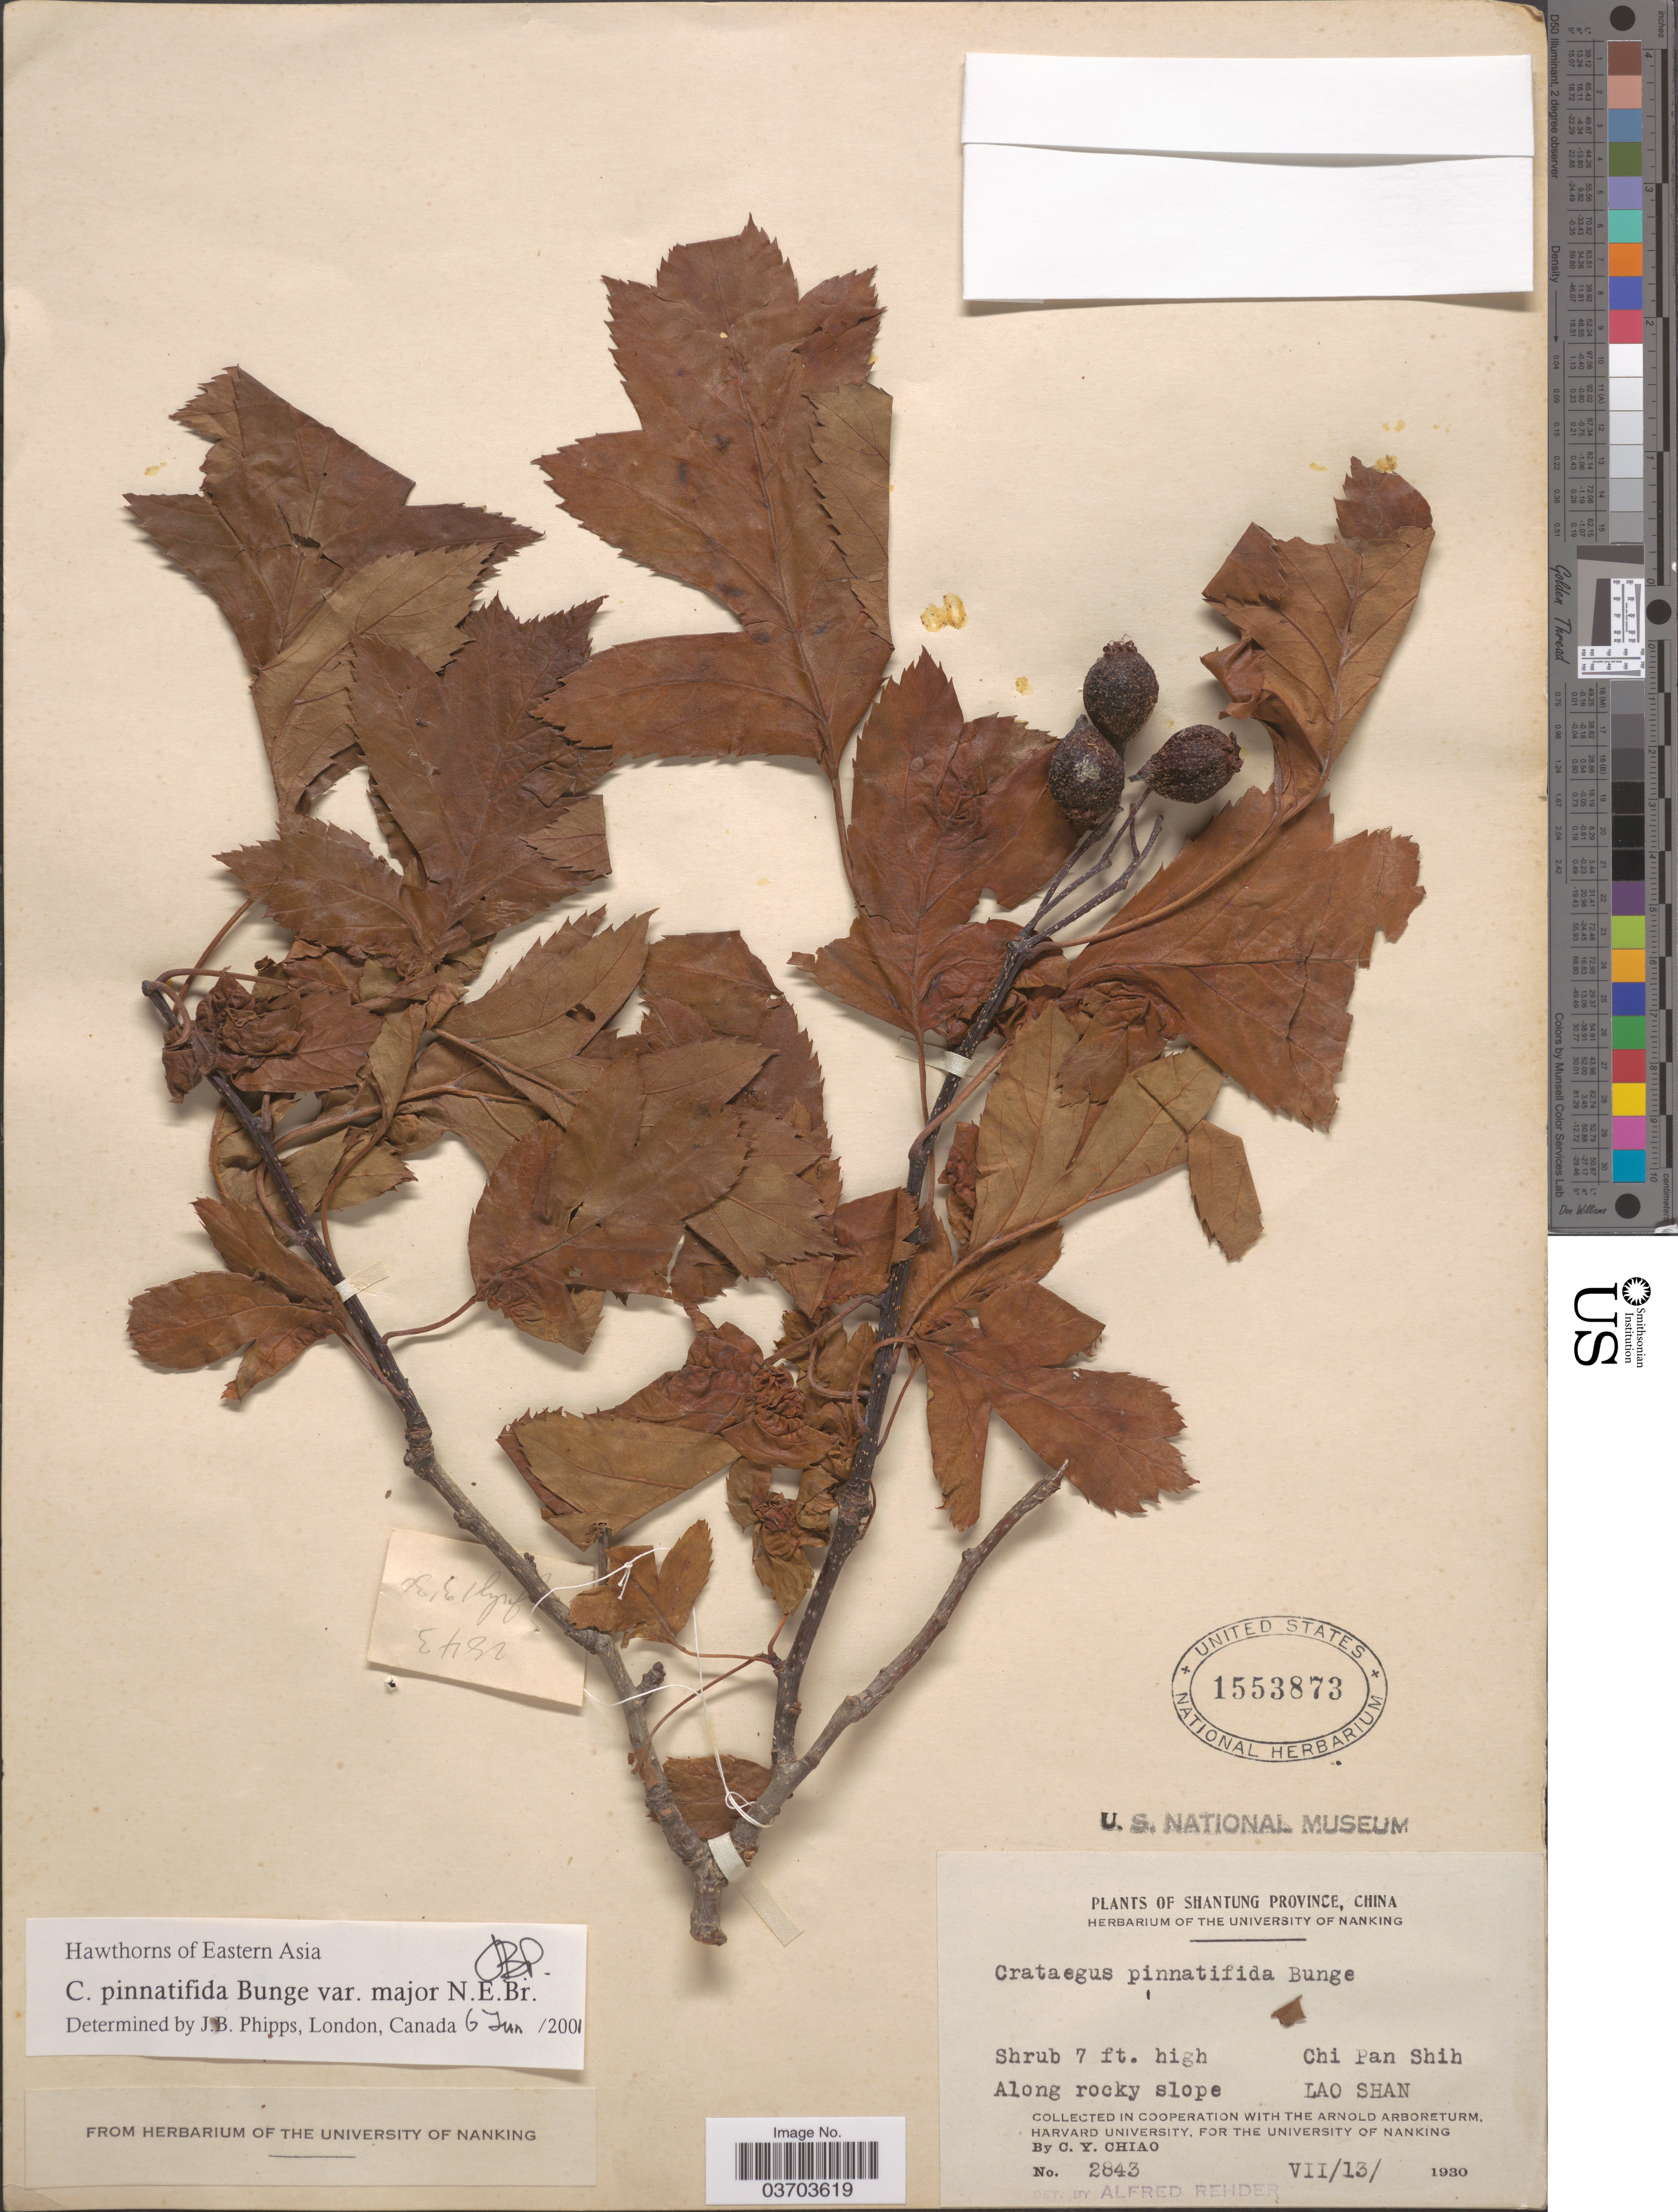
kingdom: Plantae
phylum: Tracheophyta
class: Magnoliopsida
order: Rosales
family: Rosaceae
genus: Crataegus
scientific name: Crataegus pinnatifida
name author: Bunge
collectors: C. Y. Chiao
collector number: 2843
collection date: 1930-07-13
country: China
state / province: Shandong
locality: Shantung Province. Chi Pan Shih. Lao Shan.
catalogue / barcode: US 1553873